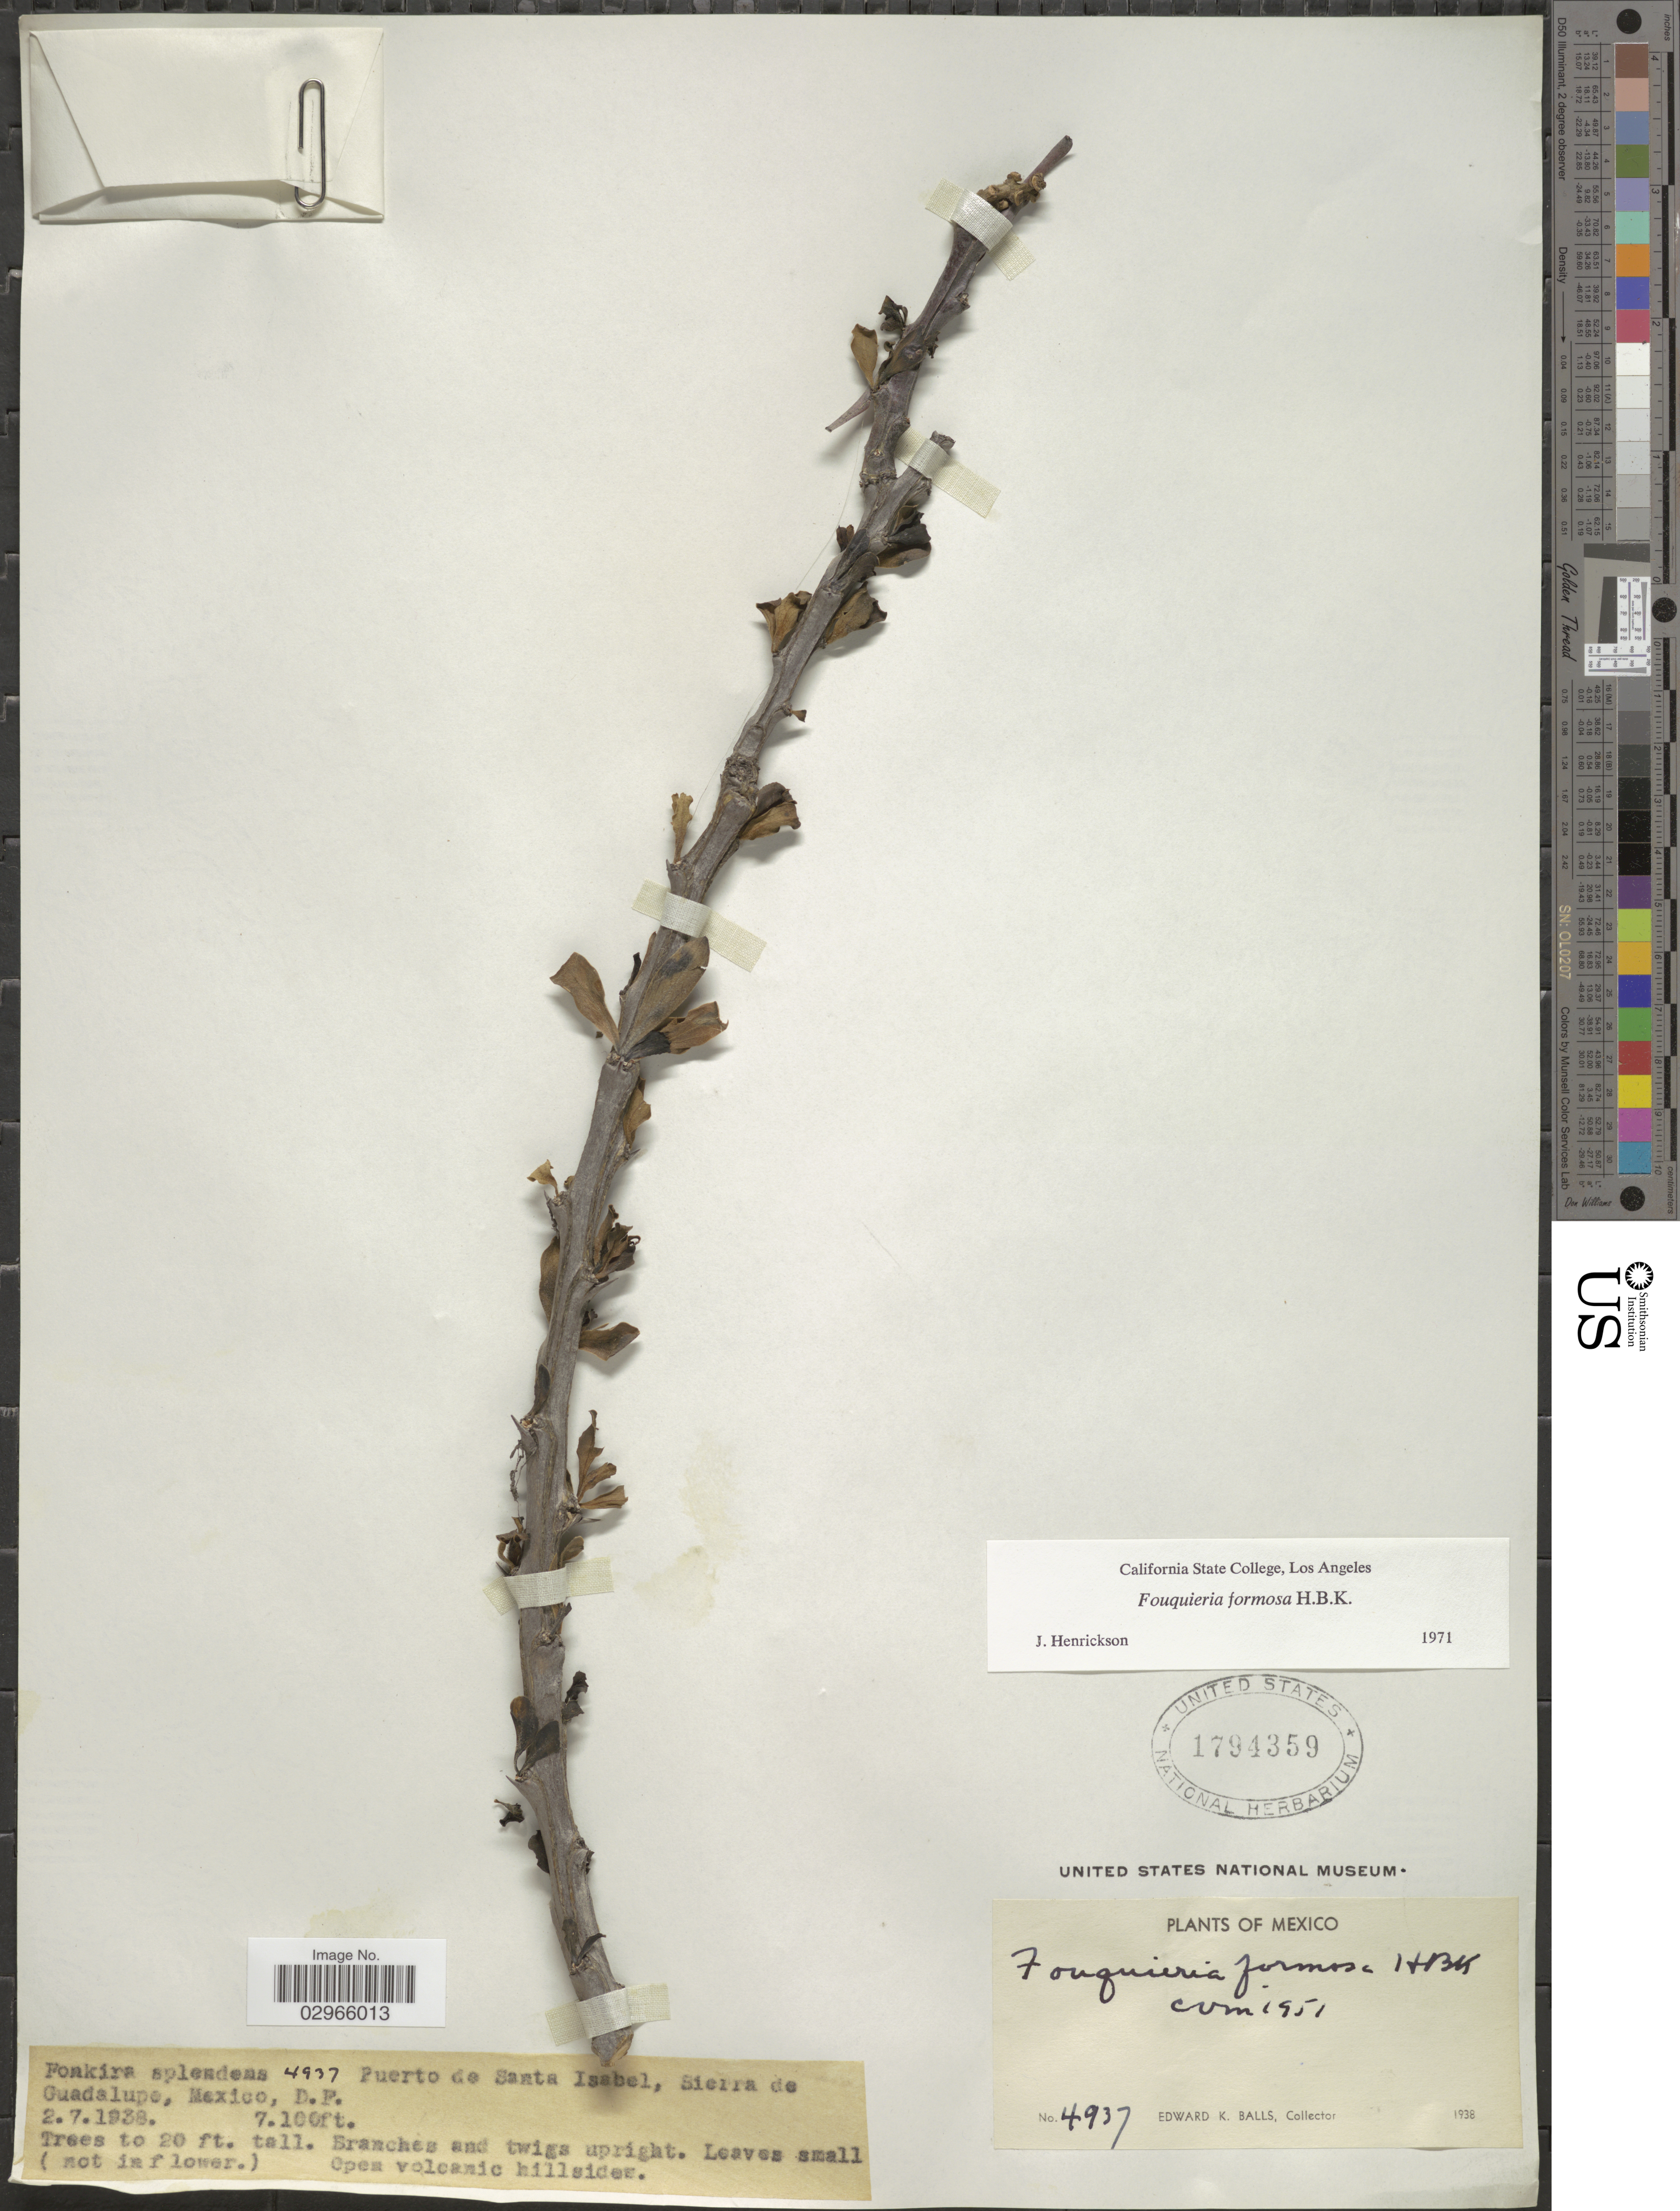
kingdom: Plantae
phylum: Tracheophyta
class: Magnoliopsida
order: Ericales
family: Fouquieriaceae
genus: Fouquieria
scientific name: Fouquieria formosa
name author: Kunth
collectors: E. K. Balls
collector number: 4937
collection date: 1938-07-02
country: Mexico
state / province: Distrito Federal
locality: Puerto de Santa Isabel, Sierra de Guadalupe, Mexico, D.F.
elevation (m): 2164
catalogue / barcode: US 1794359